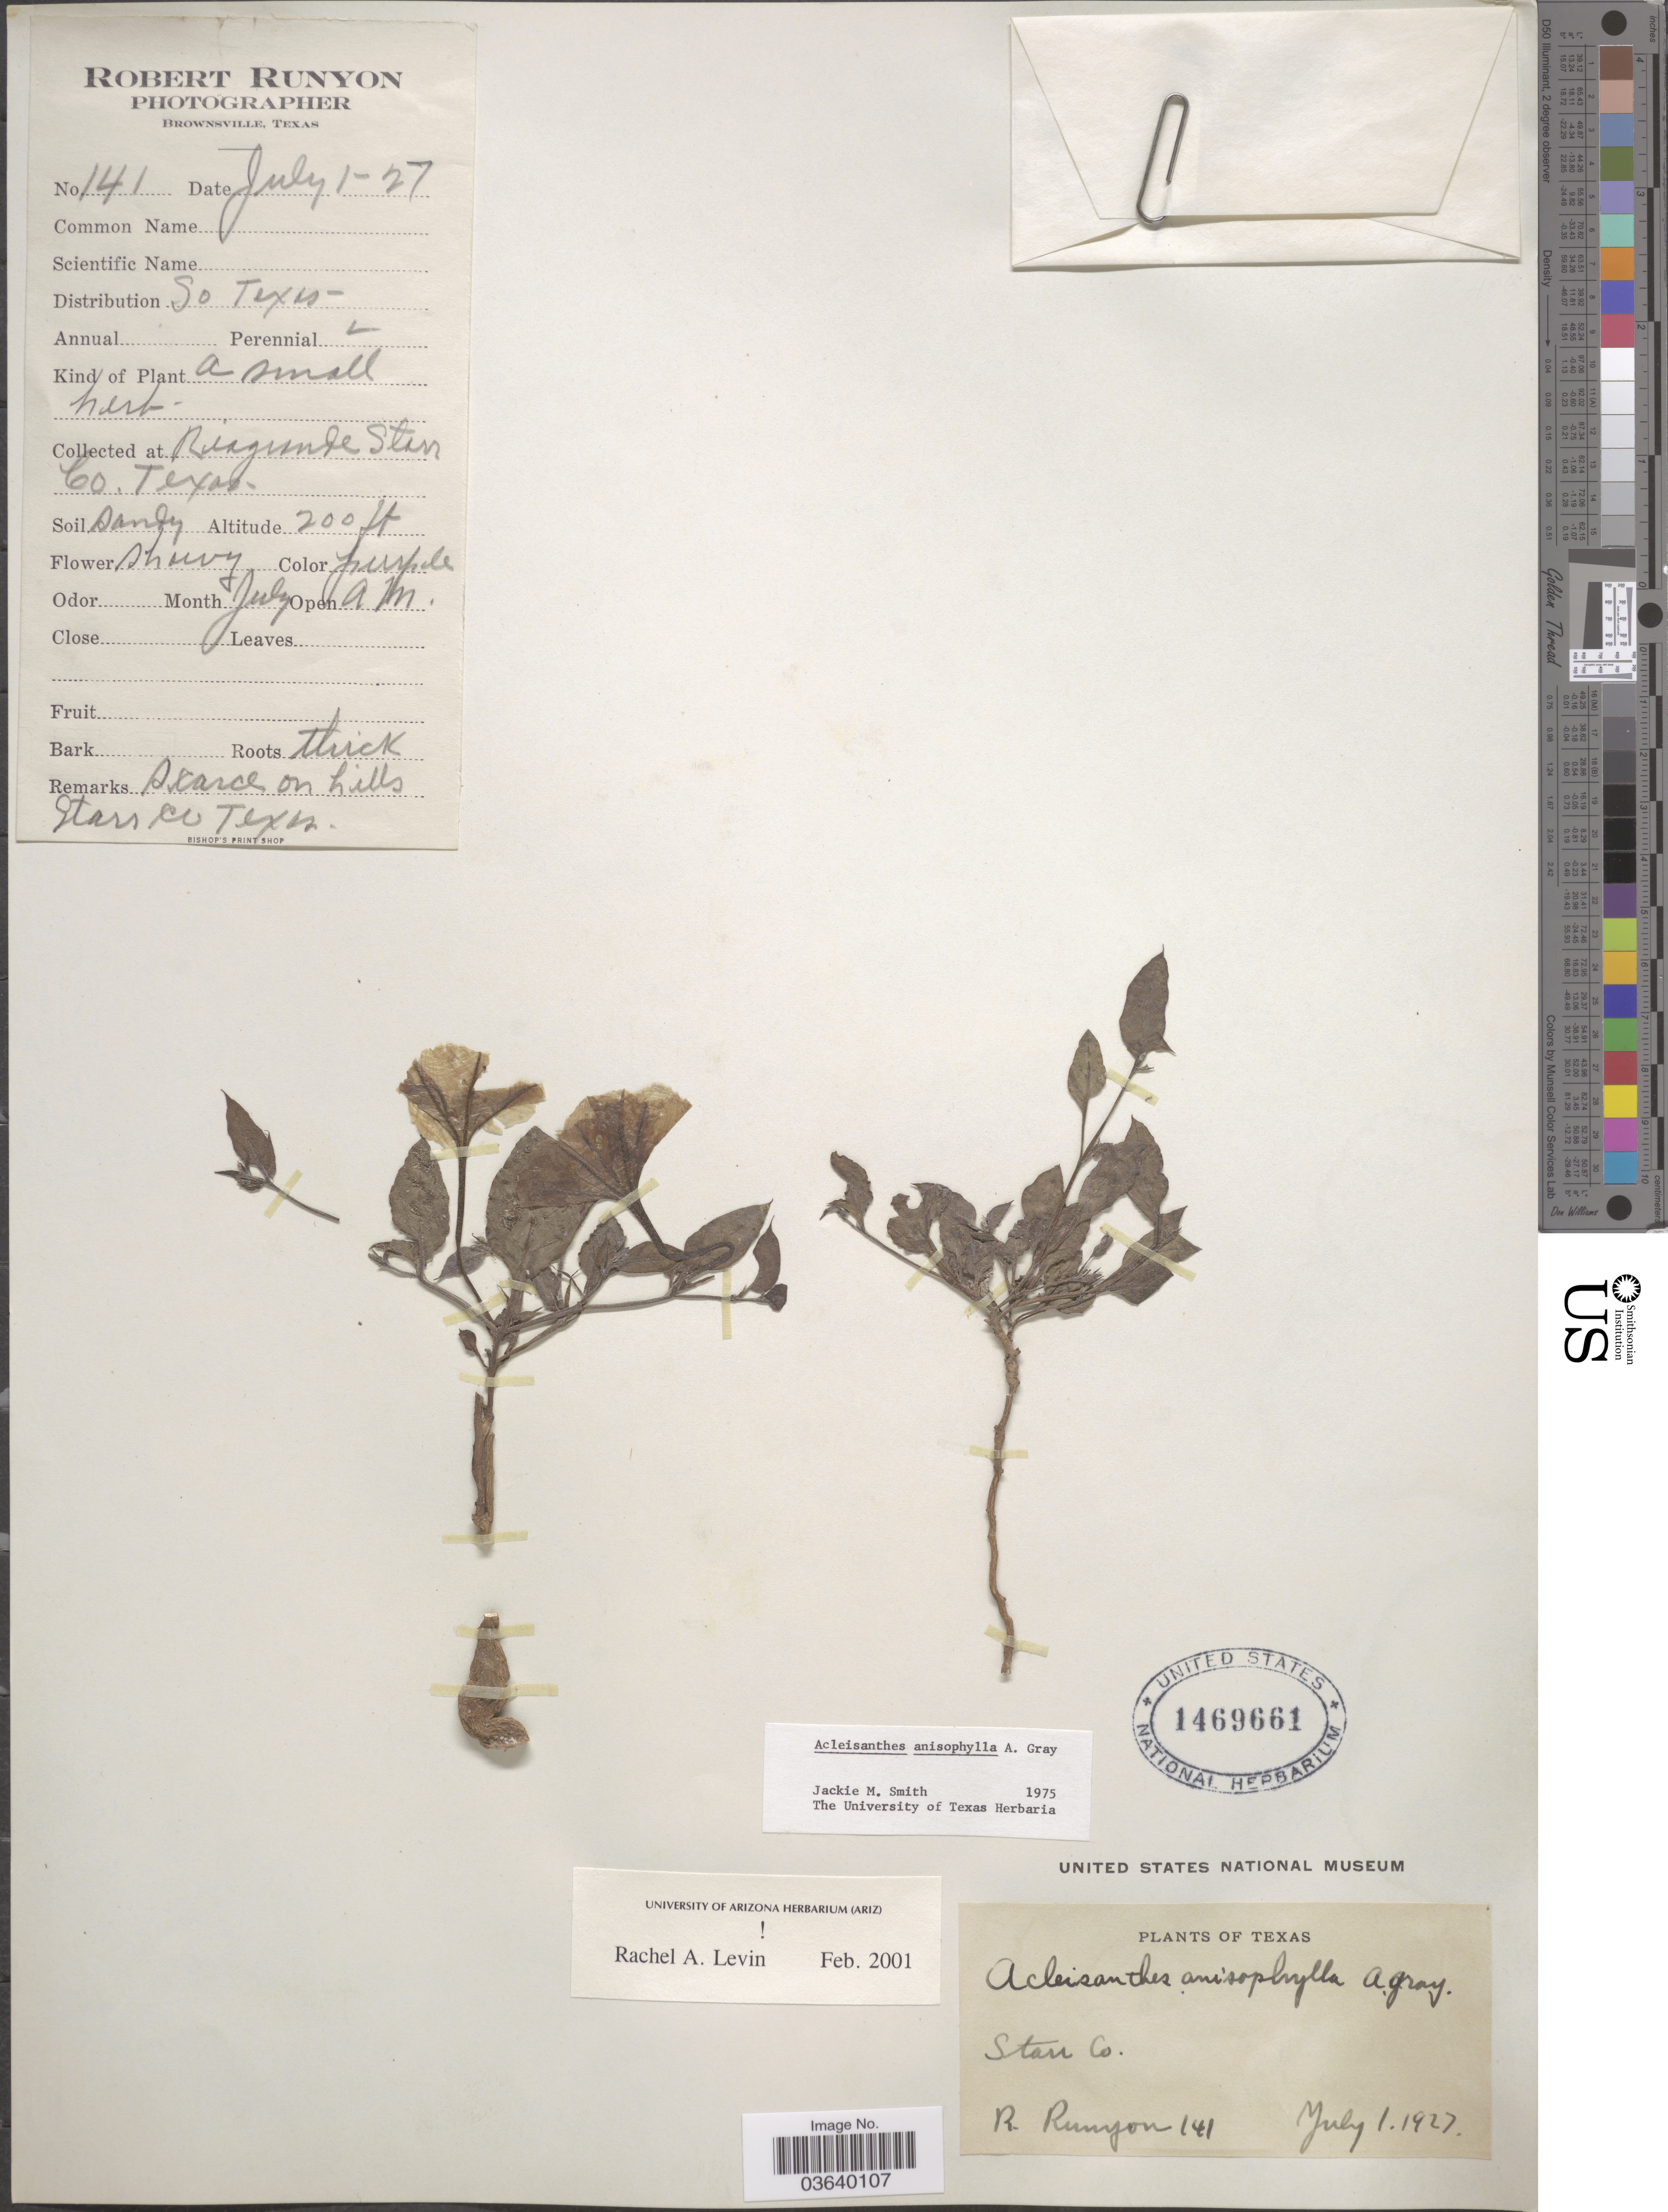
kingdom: Plantae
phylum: Tracheophyta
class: Magnoliopsida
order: Caryophyllales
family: Nyctaginaceae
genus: Acleisanthes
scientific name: Acleisanthes anisophylla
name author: A. Gray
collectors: R. Runyon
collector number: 141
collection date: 1927-07-01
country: United States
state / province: Texas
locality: At Riogrande Starr Co.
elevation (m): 61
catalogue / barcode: US 1469661